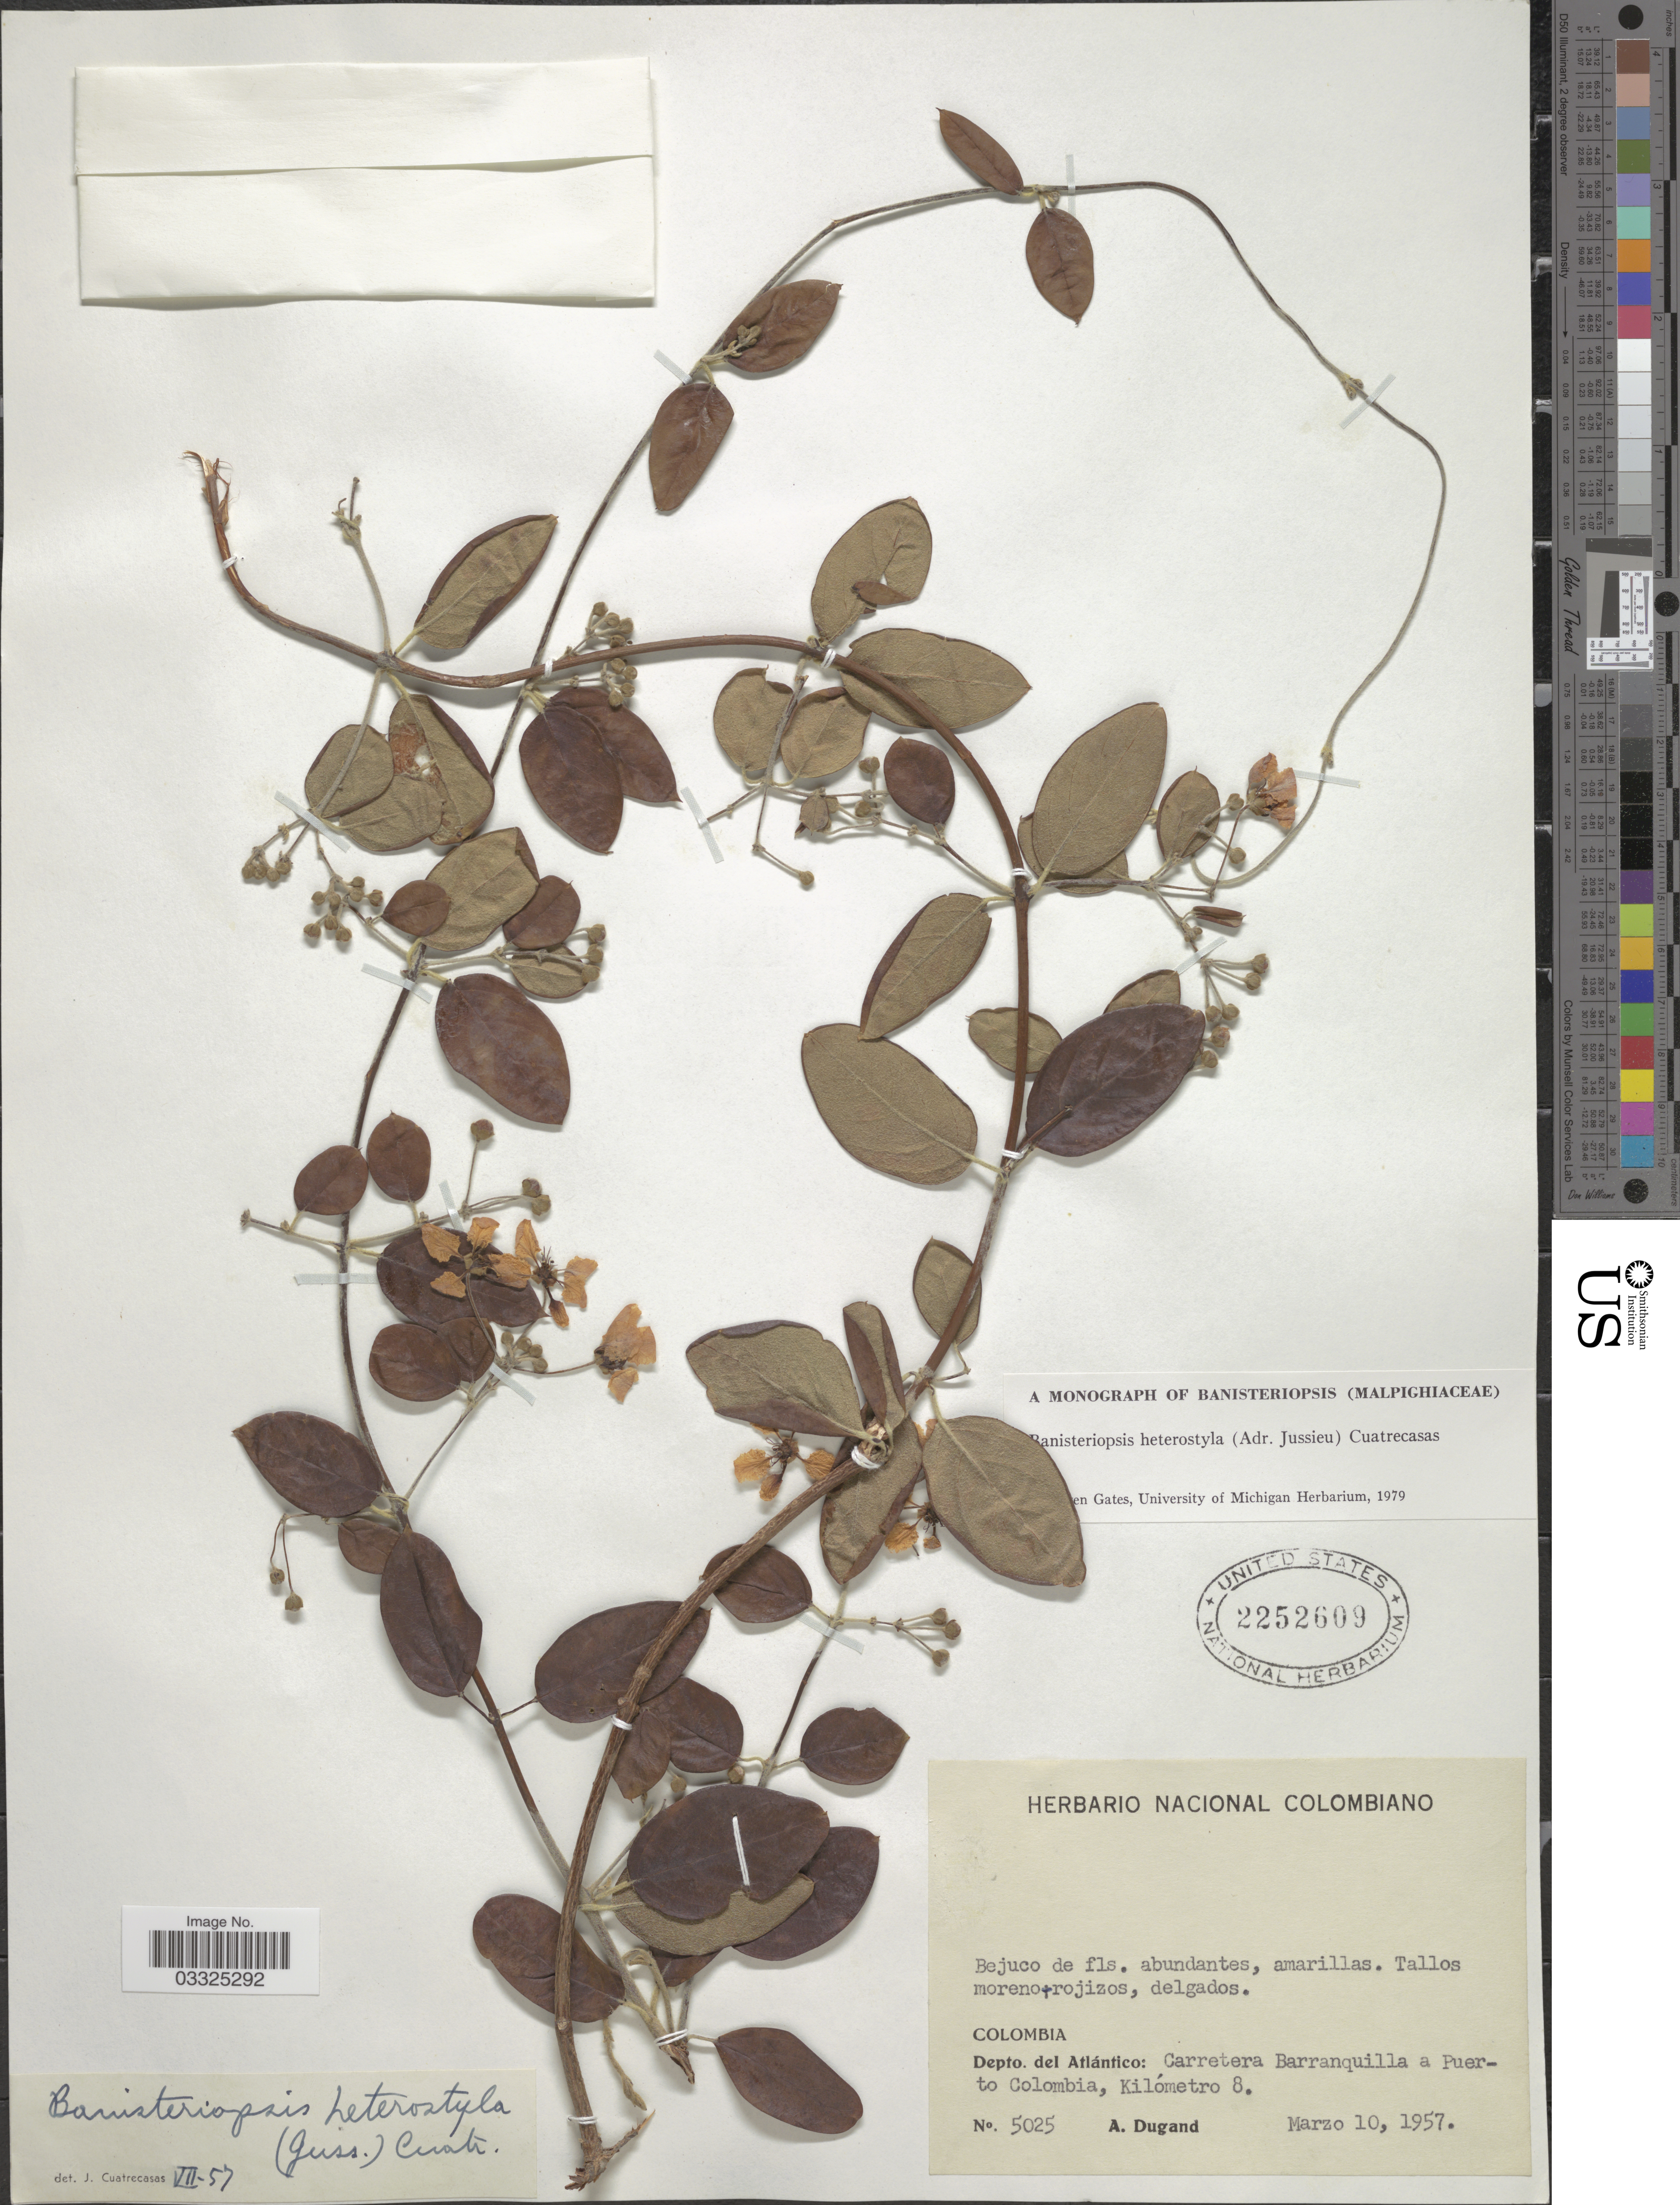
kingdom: Plantae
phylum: Tracheophyta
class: Magnoliopsida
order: Malpighiales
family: Malpighiaceae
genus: Banisteriopsis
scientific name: Banisteriopsis heterostyla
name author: (A. Juss.) Cuatrec.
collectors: A. Dugand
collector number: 5025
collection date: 1957-03-10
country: Colombia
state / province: Atlántico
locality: Depto. del Atlántico: Carretera Barranquilla a Puerto Colombia, Kilómetro 8.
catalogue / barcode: US 2252609